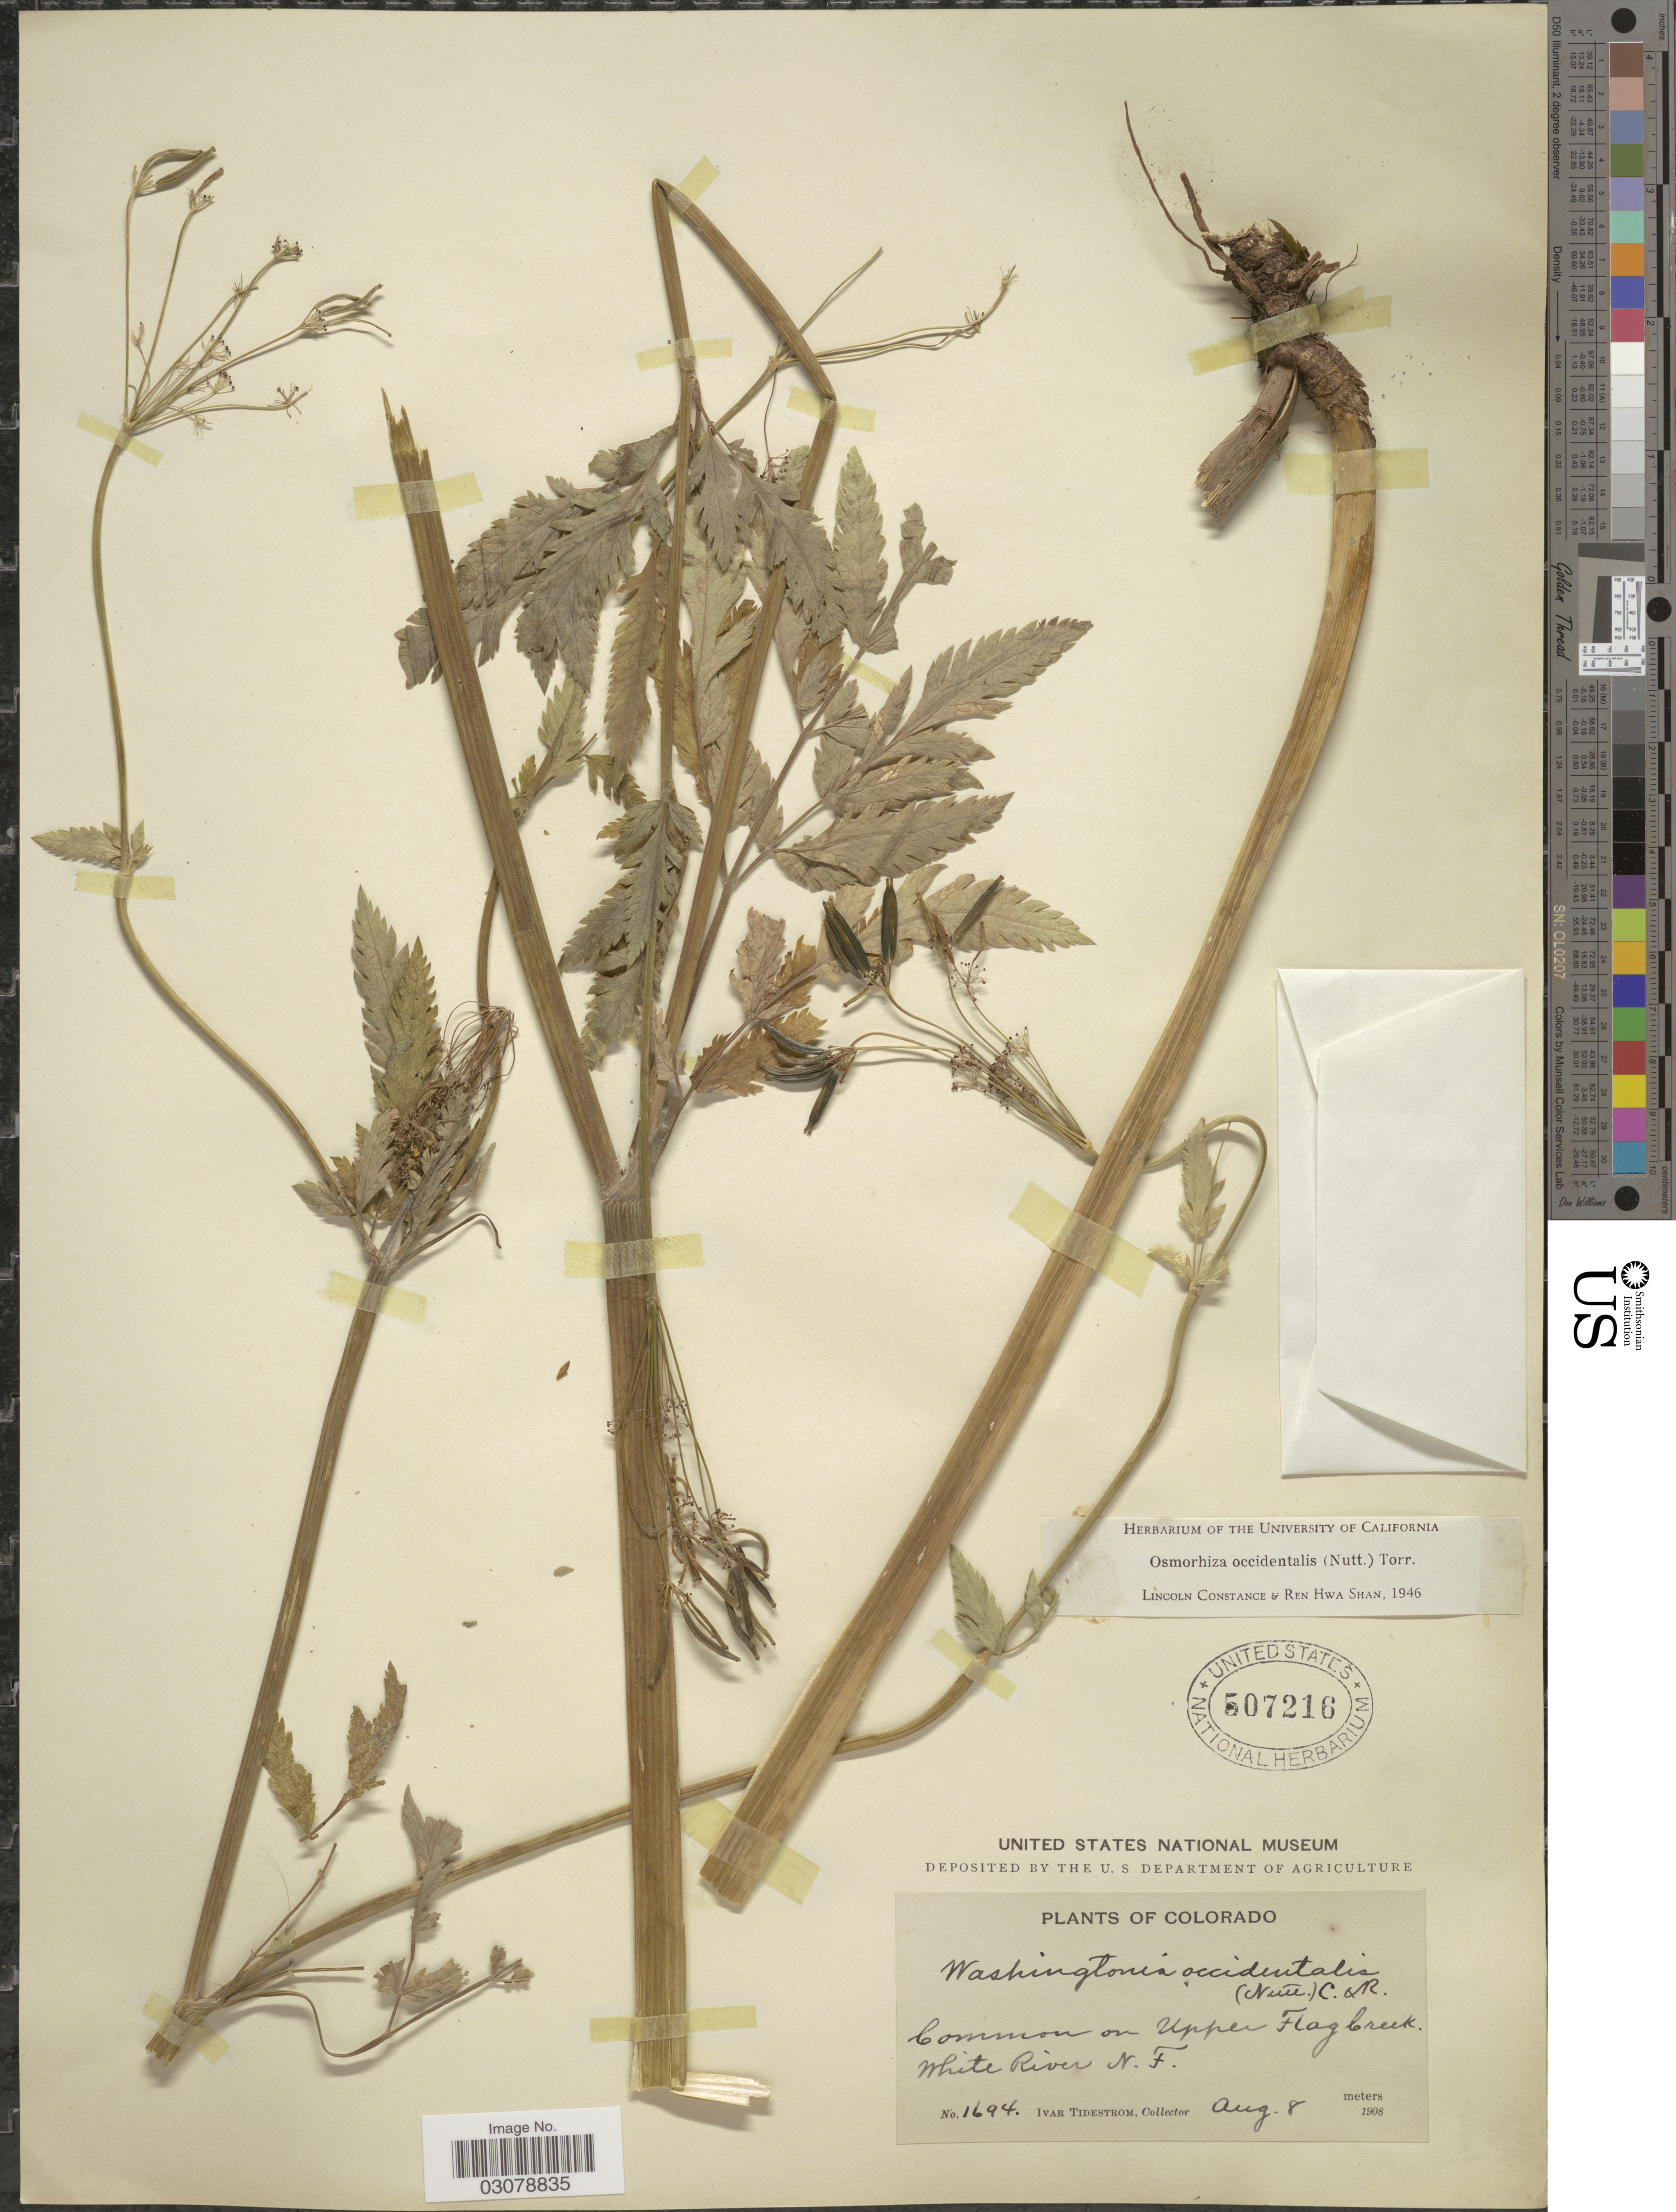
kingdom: Plantae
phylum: Tracheophyta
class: Magnoliopsida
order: Apiales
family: Apiaceae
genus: Osmorhiza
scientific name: Osmorhiza occidentalis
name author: (Nutt.) Torr.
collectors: I. F. Tidestrom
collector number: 1694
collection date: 1908-08-08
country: United States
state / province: Colorado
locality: Common on Upper Flag Creek, White River N.F.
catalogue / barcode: US 507216